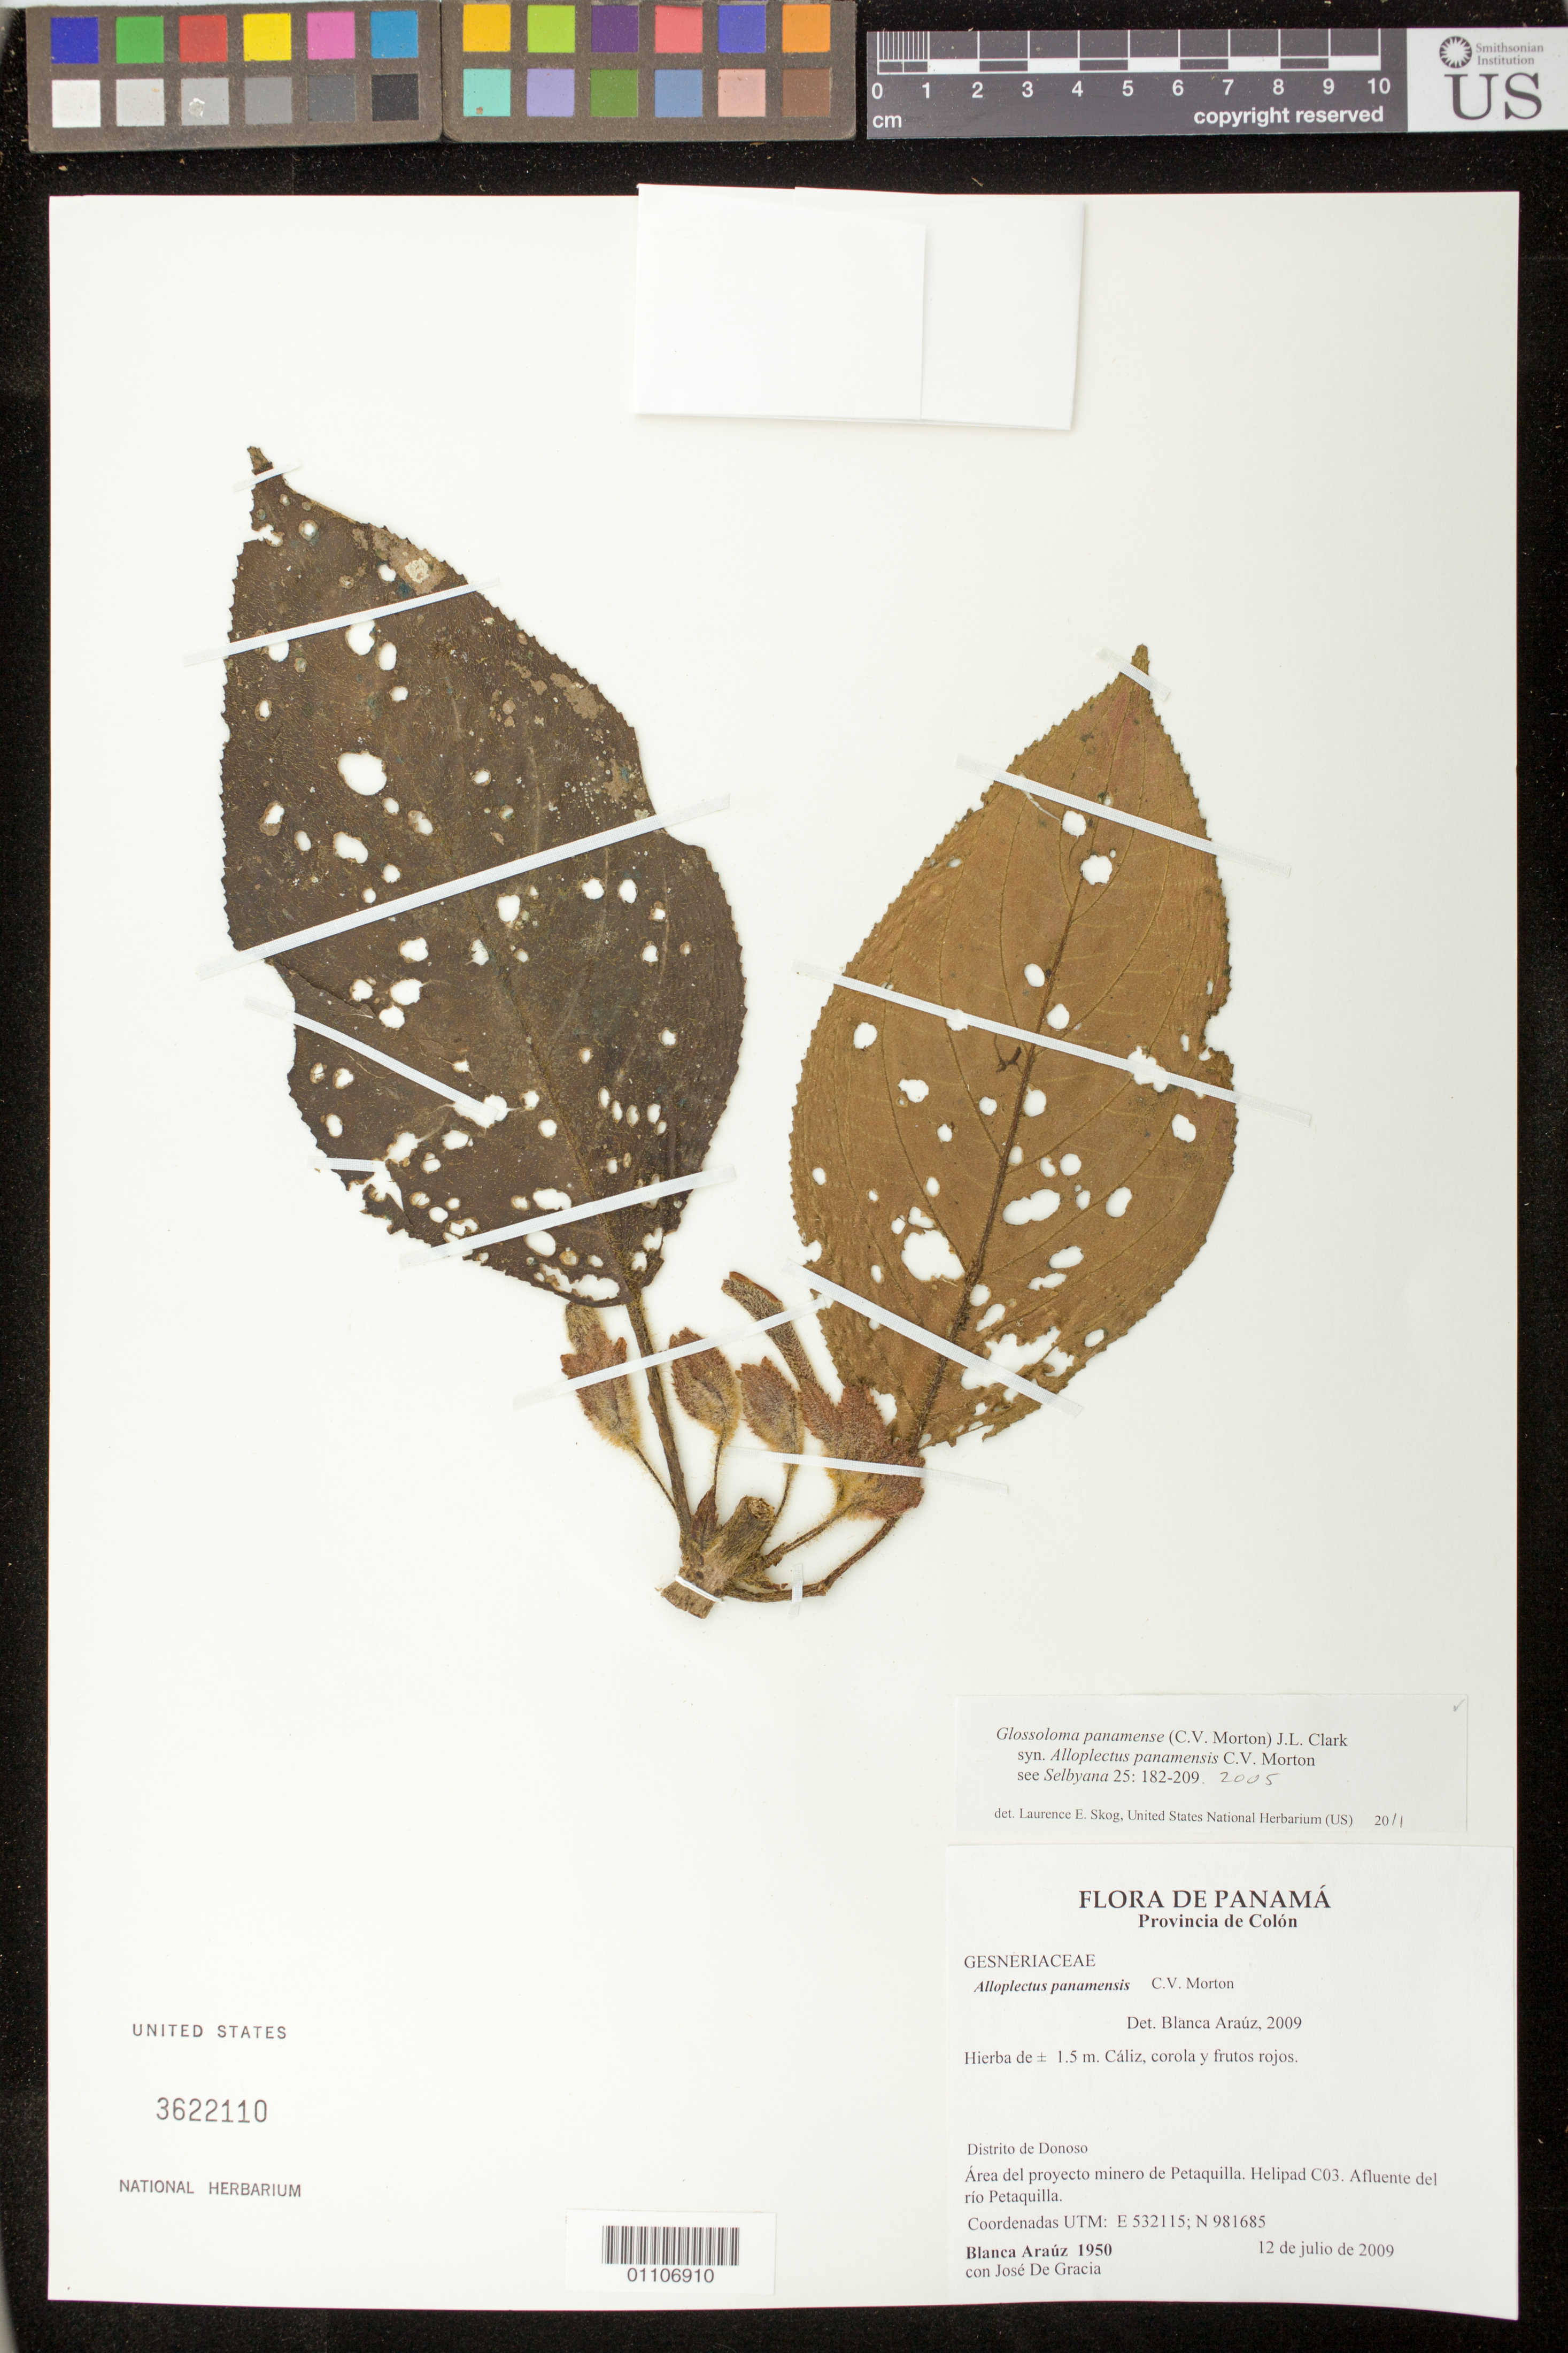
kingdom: Plantae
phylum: Tracheophyta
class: Magnoliopsida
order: Lamiales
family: Gesneriaceae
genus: Glossoloma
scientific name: Glossoloma panamense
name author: (C.V. Morton) J.L. Clark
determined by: Skog, Laurence E.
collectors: B. Araúz & J. De Gracia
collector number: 1950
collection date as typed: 12 Jul 2009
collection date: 2009-07-12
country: Panama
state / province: Colón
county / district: Donoso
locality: Distrito de Donoso: Area del proyecto minero de Petaquilla. Helipad C03. Afluente del rio Petaquilla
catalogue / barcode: US 3622110